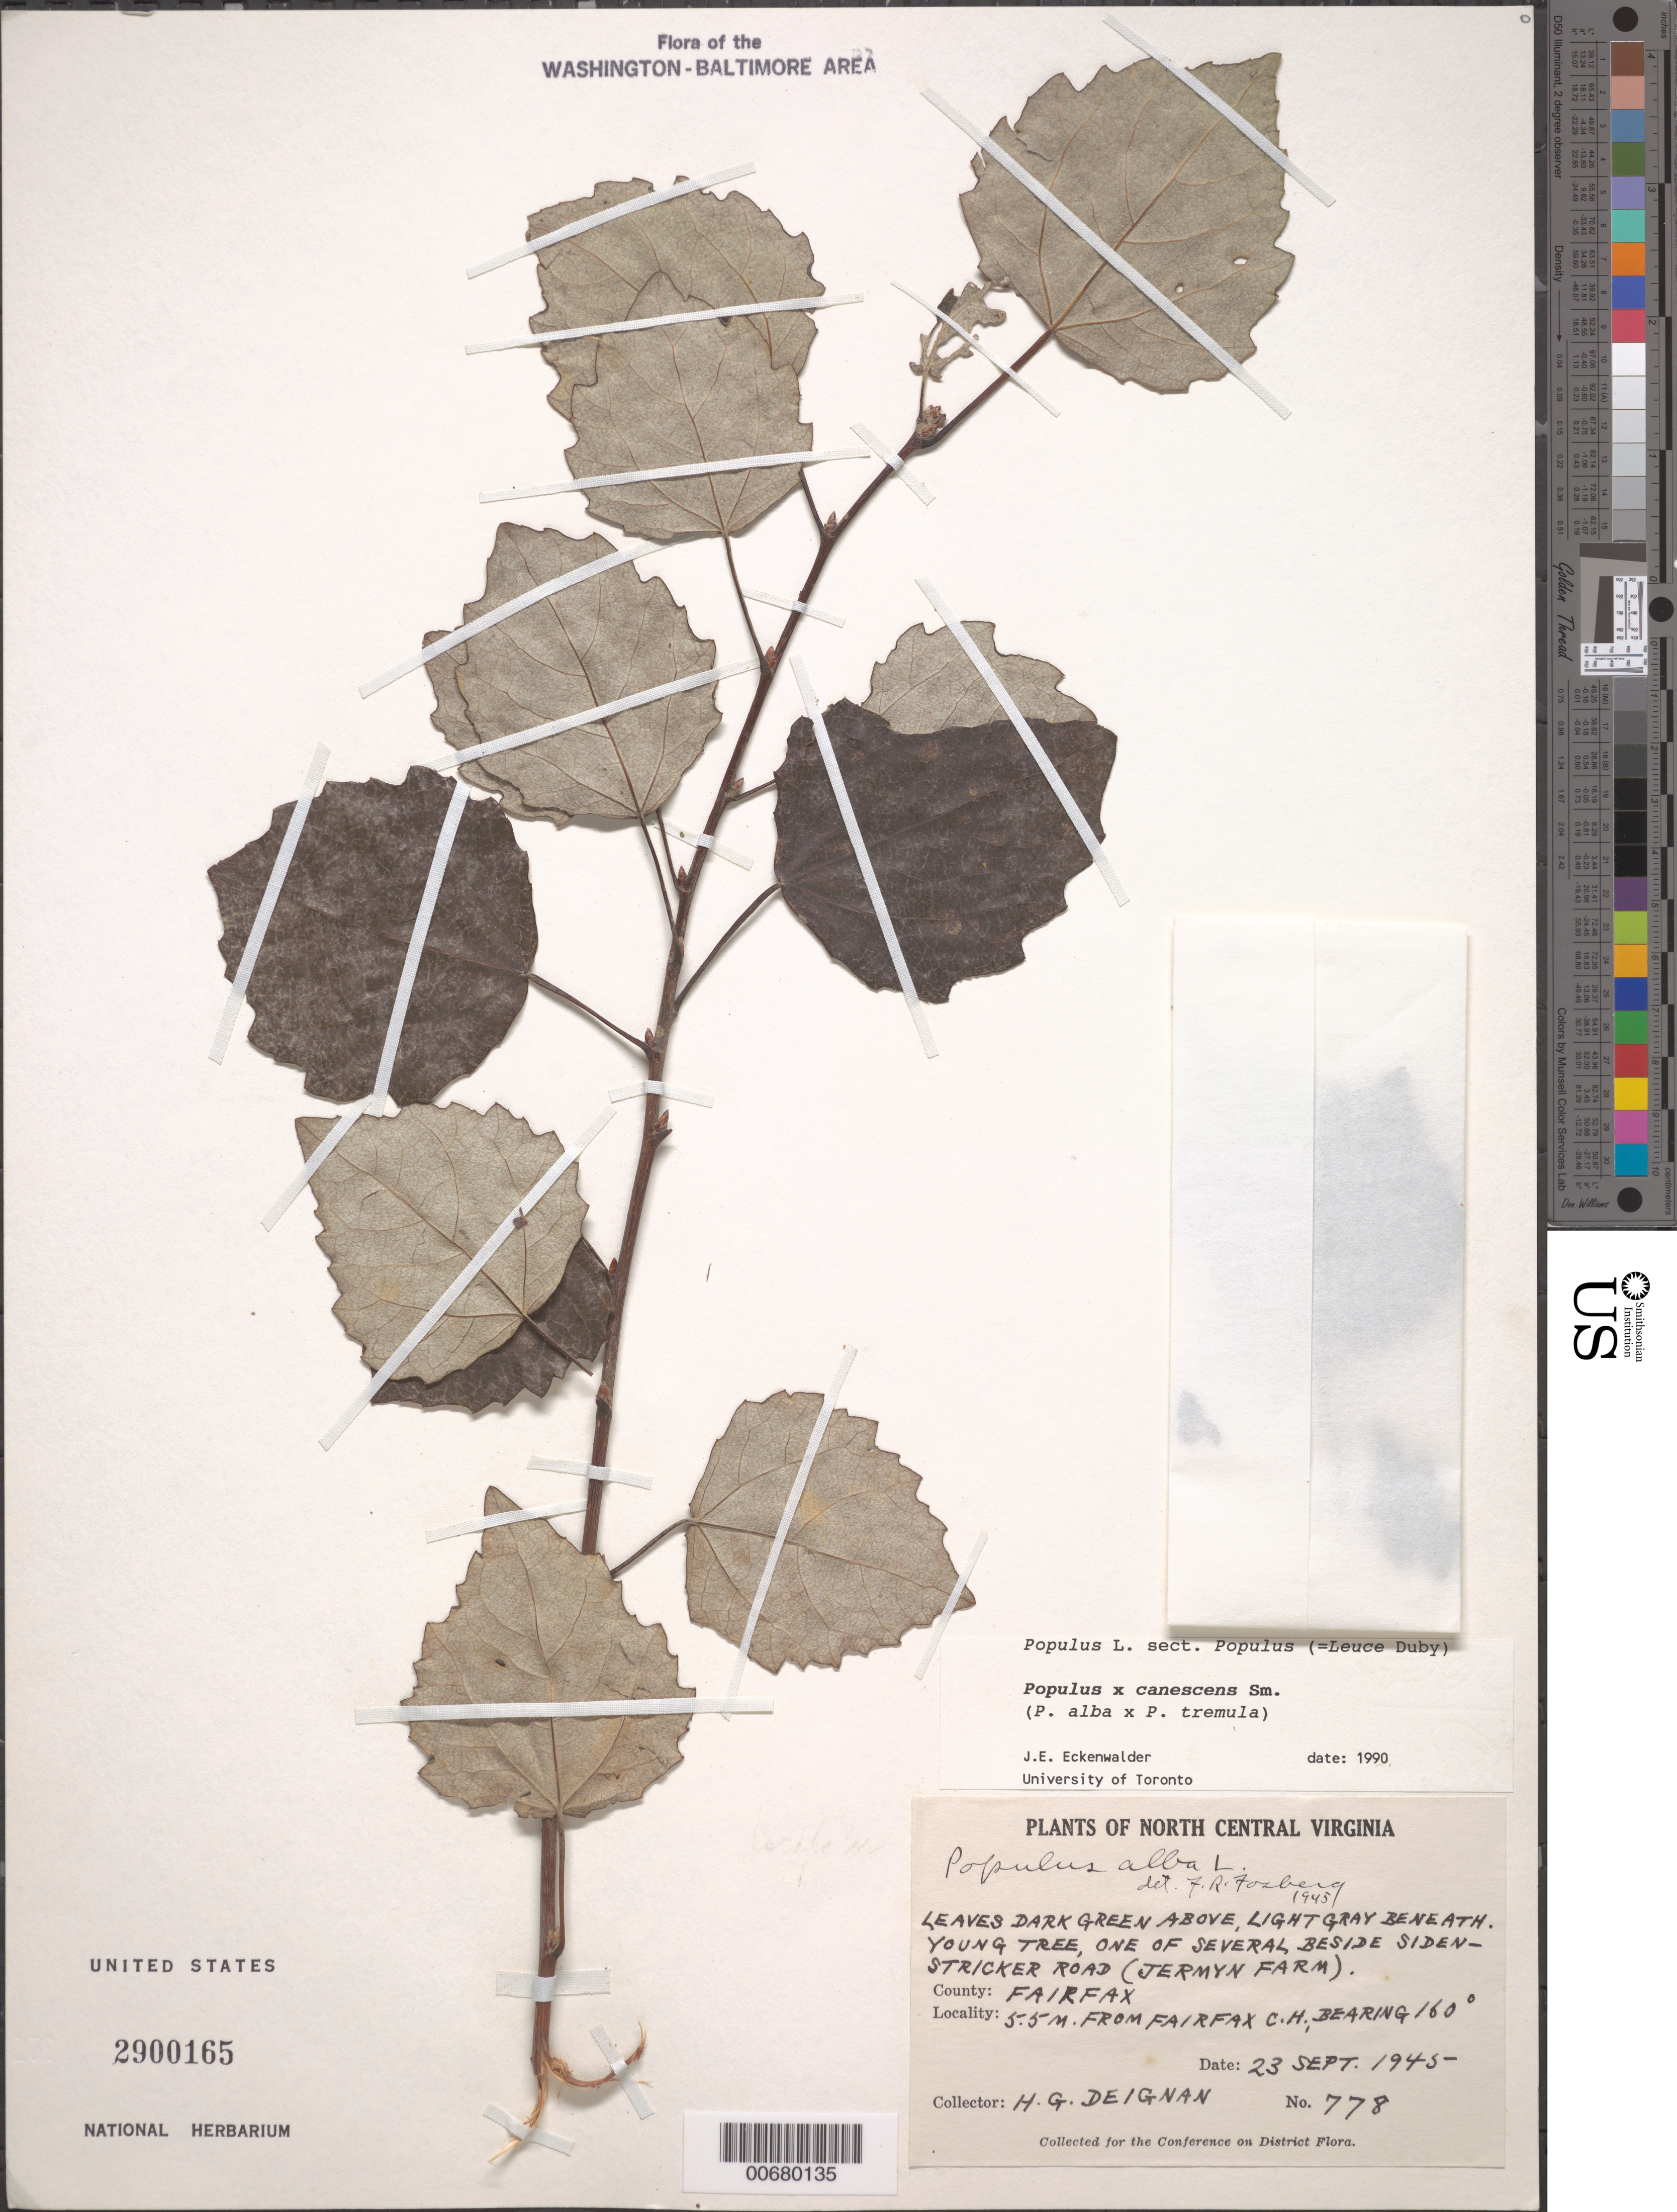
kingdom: Plantae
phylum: Tracheophyta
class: Magnoliopsida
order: Malpighiales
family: Salicaceae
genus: Populus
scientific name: Populus x canescens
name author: (Aiton) Sm.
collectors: H. Deignan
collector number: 778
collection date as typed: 23 Sep 1945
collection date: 1945-09-23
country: United States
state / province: Virginia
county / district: Fairfax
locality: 5.5 Mi from Fairfax County Court House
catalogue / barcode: US 2900165